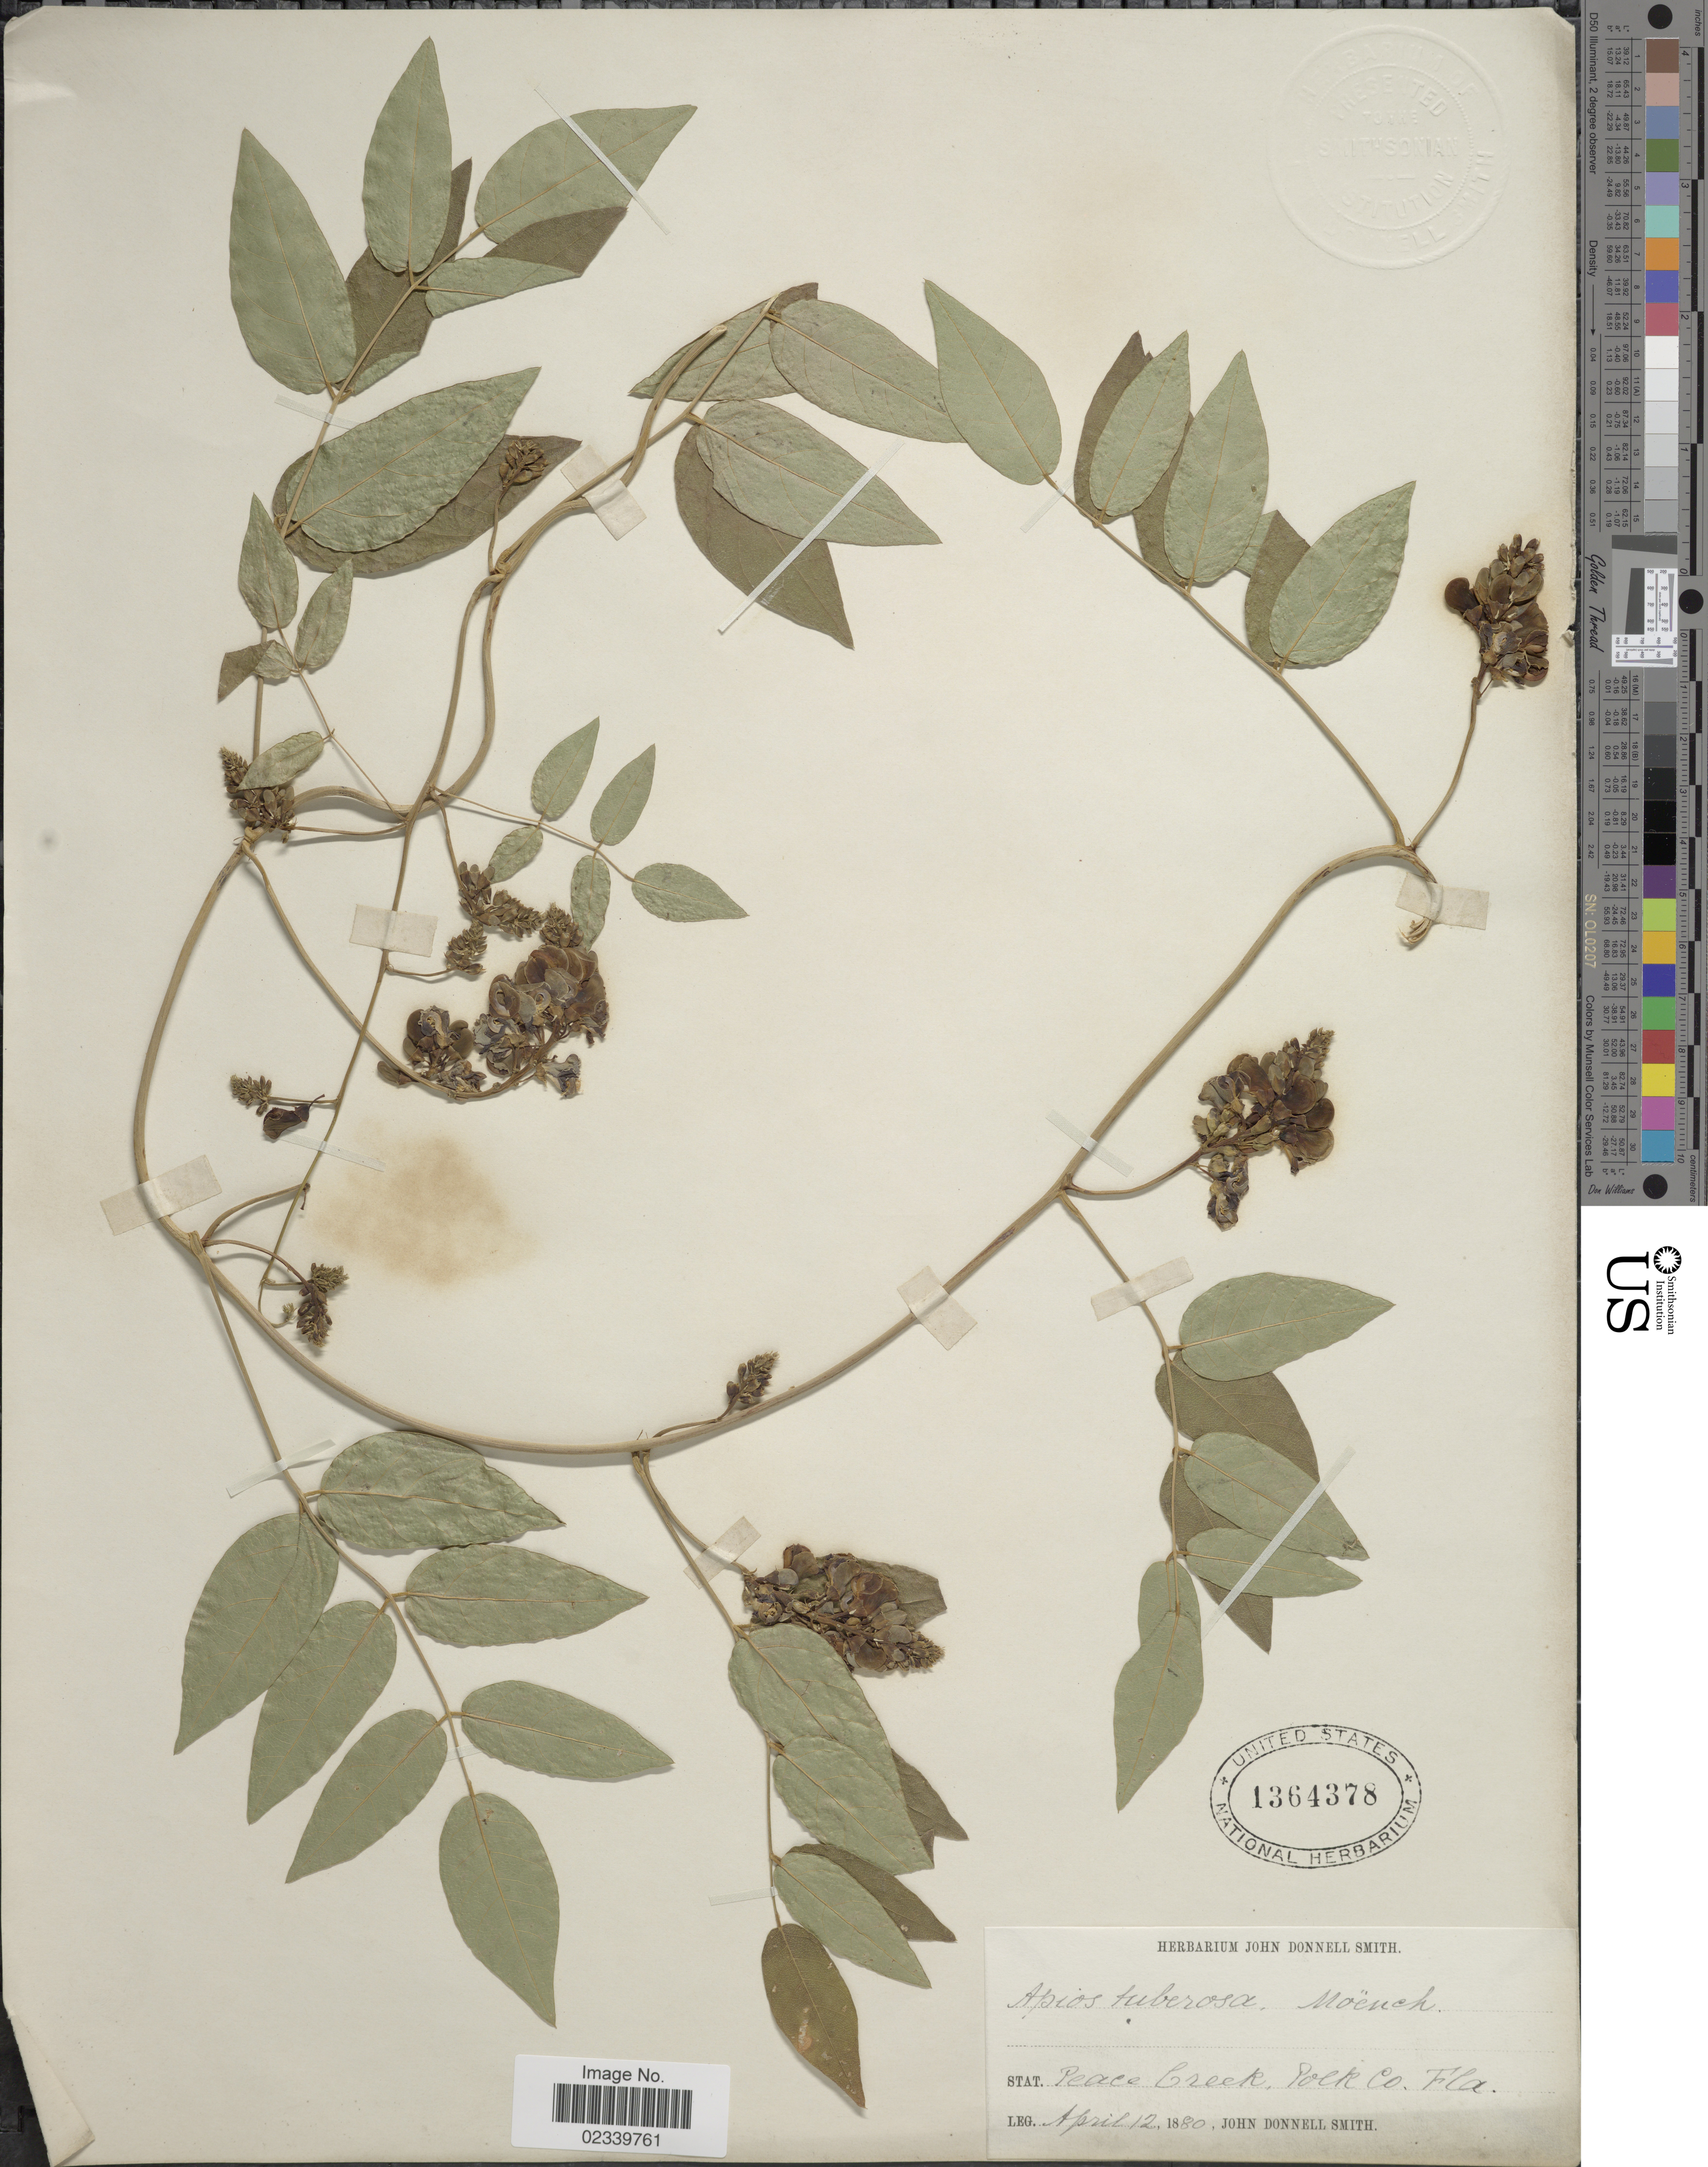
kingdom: Plantae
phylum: Tracheophyta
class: Magnoliopsida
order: Fabales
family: Fabaceae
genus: Apios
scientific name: Apios americana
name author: Medik.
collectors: J. Donnell Smith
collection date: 1880-04-12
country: United States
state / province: Florida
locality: Stat. Peace Creek, Polk Co,. Fla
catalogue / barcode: US 1364378